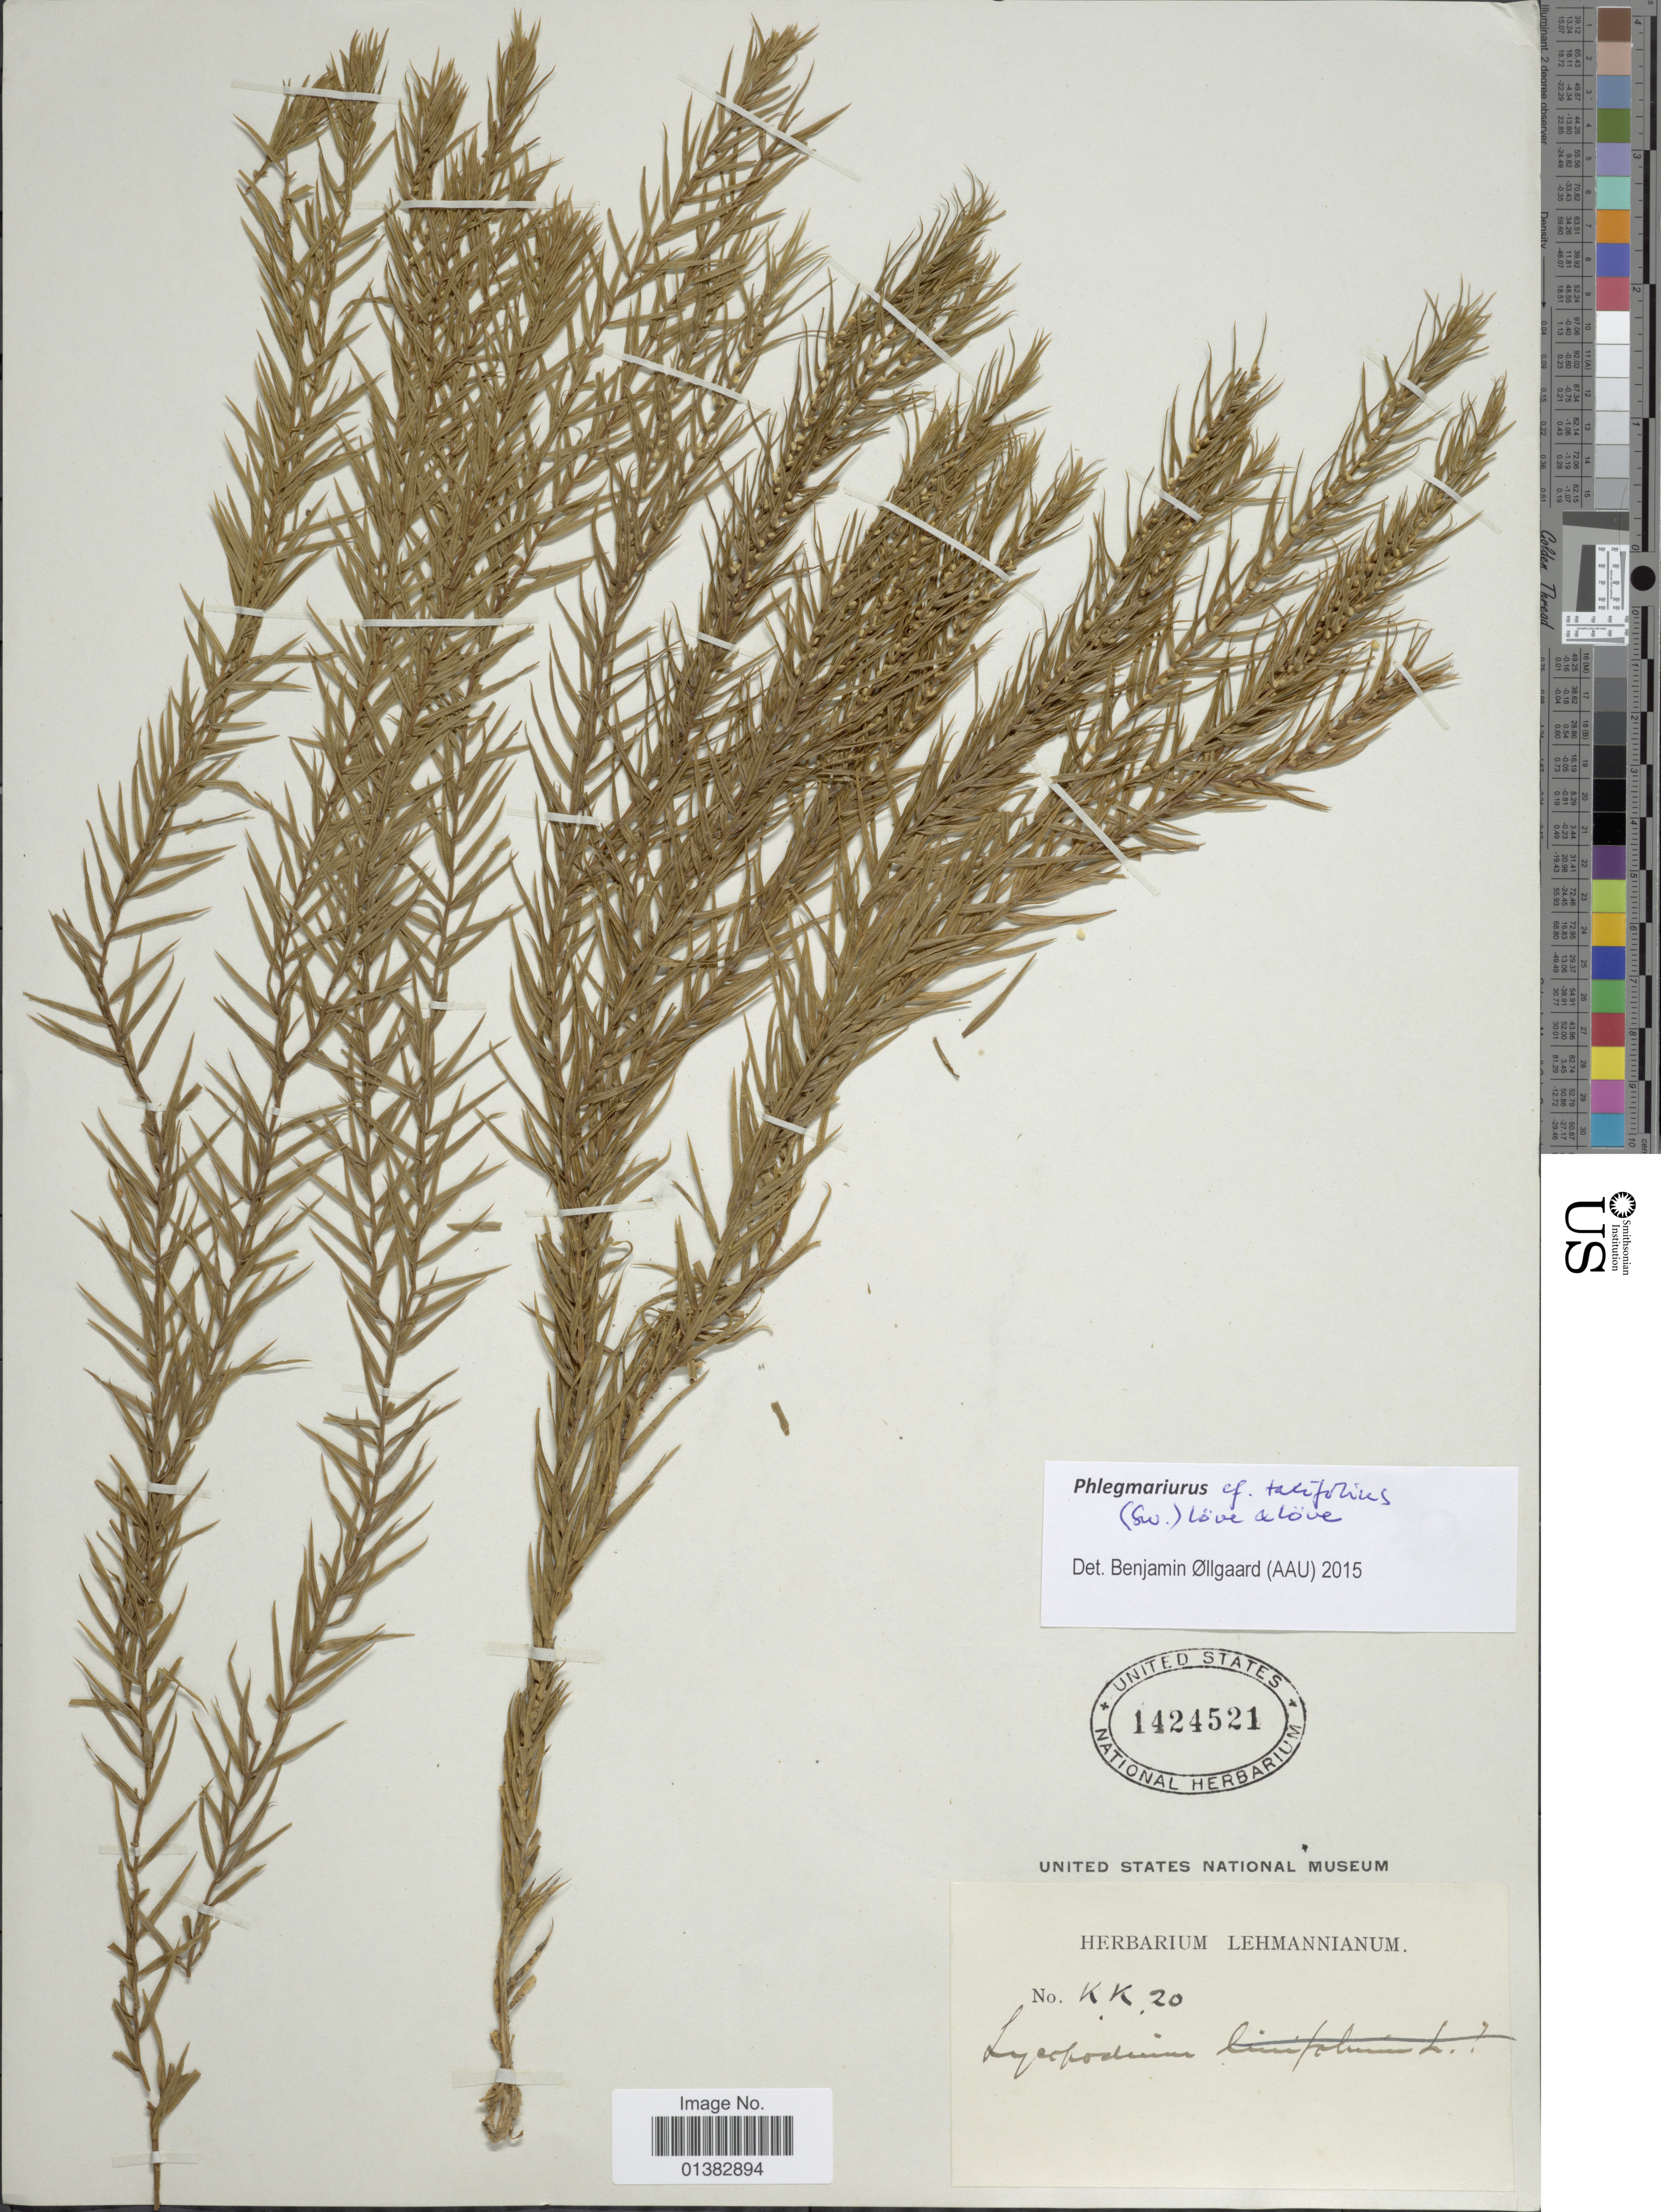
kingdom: Plantae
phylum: Tracheophyta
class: Lycopodiopsida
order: Lycopodiales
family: Lycopodiaceae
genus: Phlegmariurus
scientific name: Phlegmariurus taxifolius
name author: (Sw.) Á. Löve & D. Löve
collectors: ex herb. Lehmannianum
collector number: KK20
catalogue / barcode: US 1424521